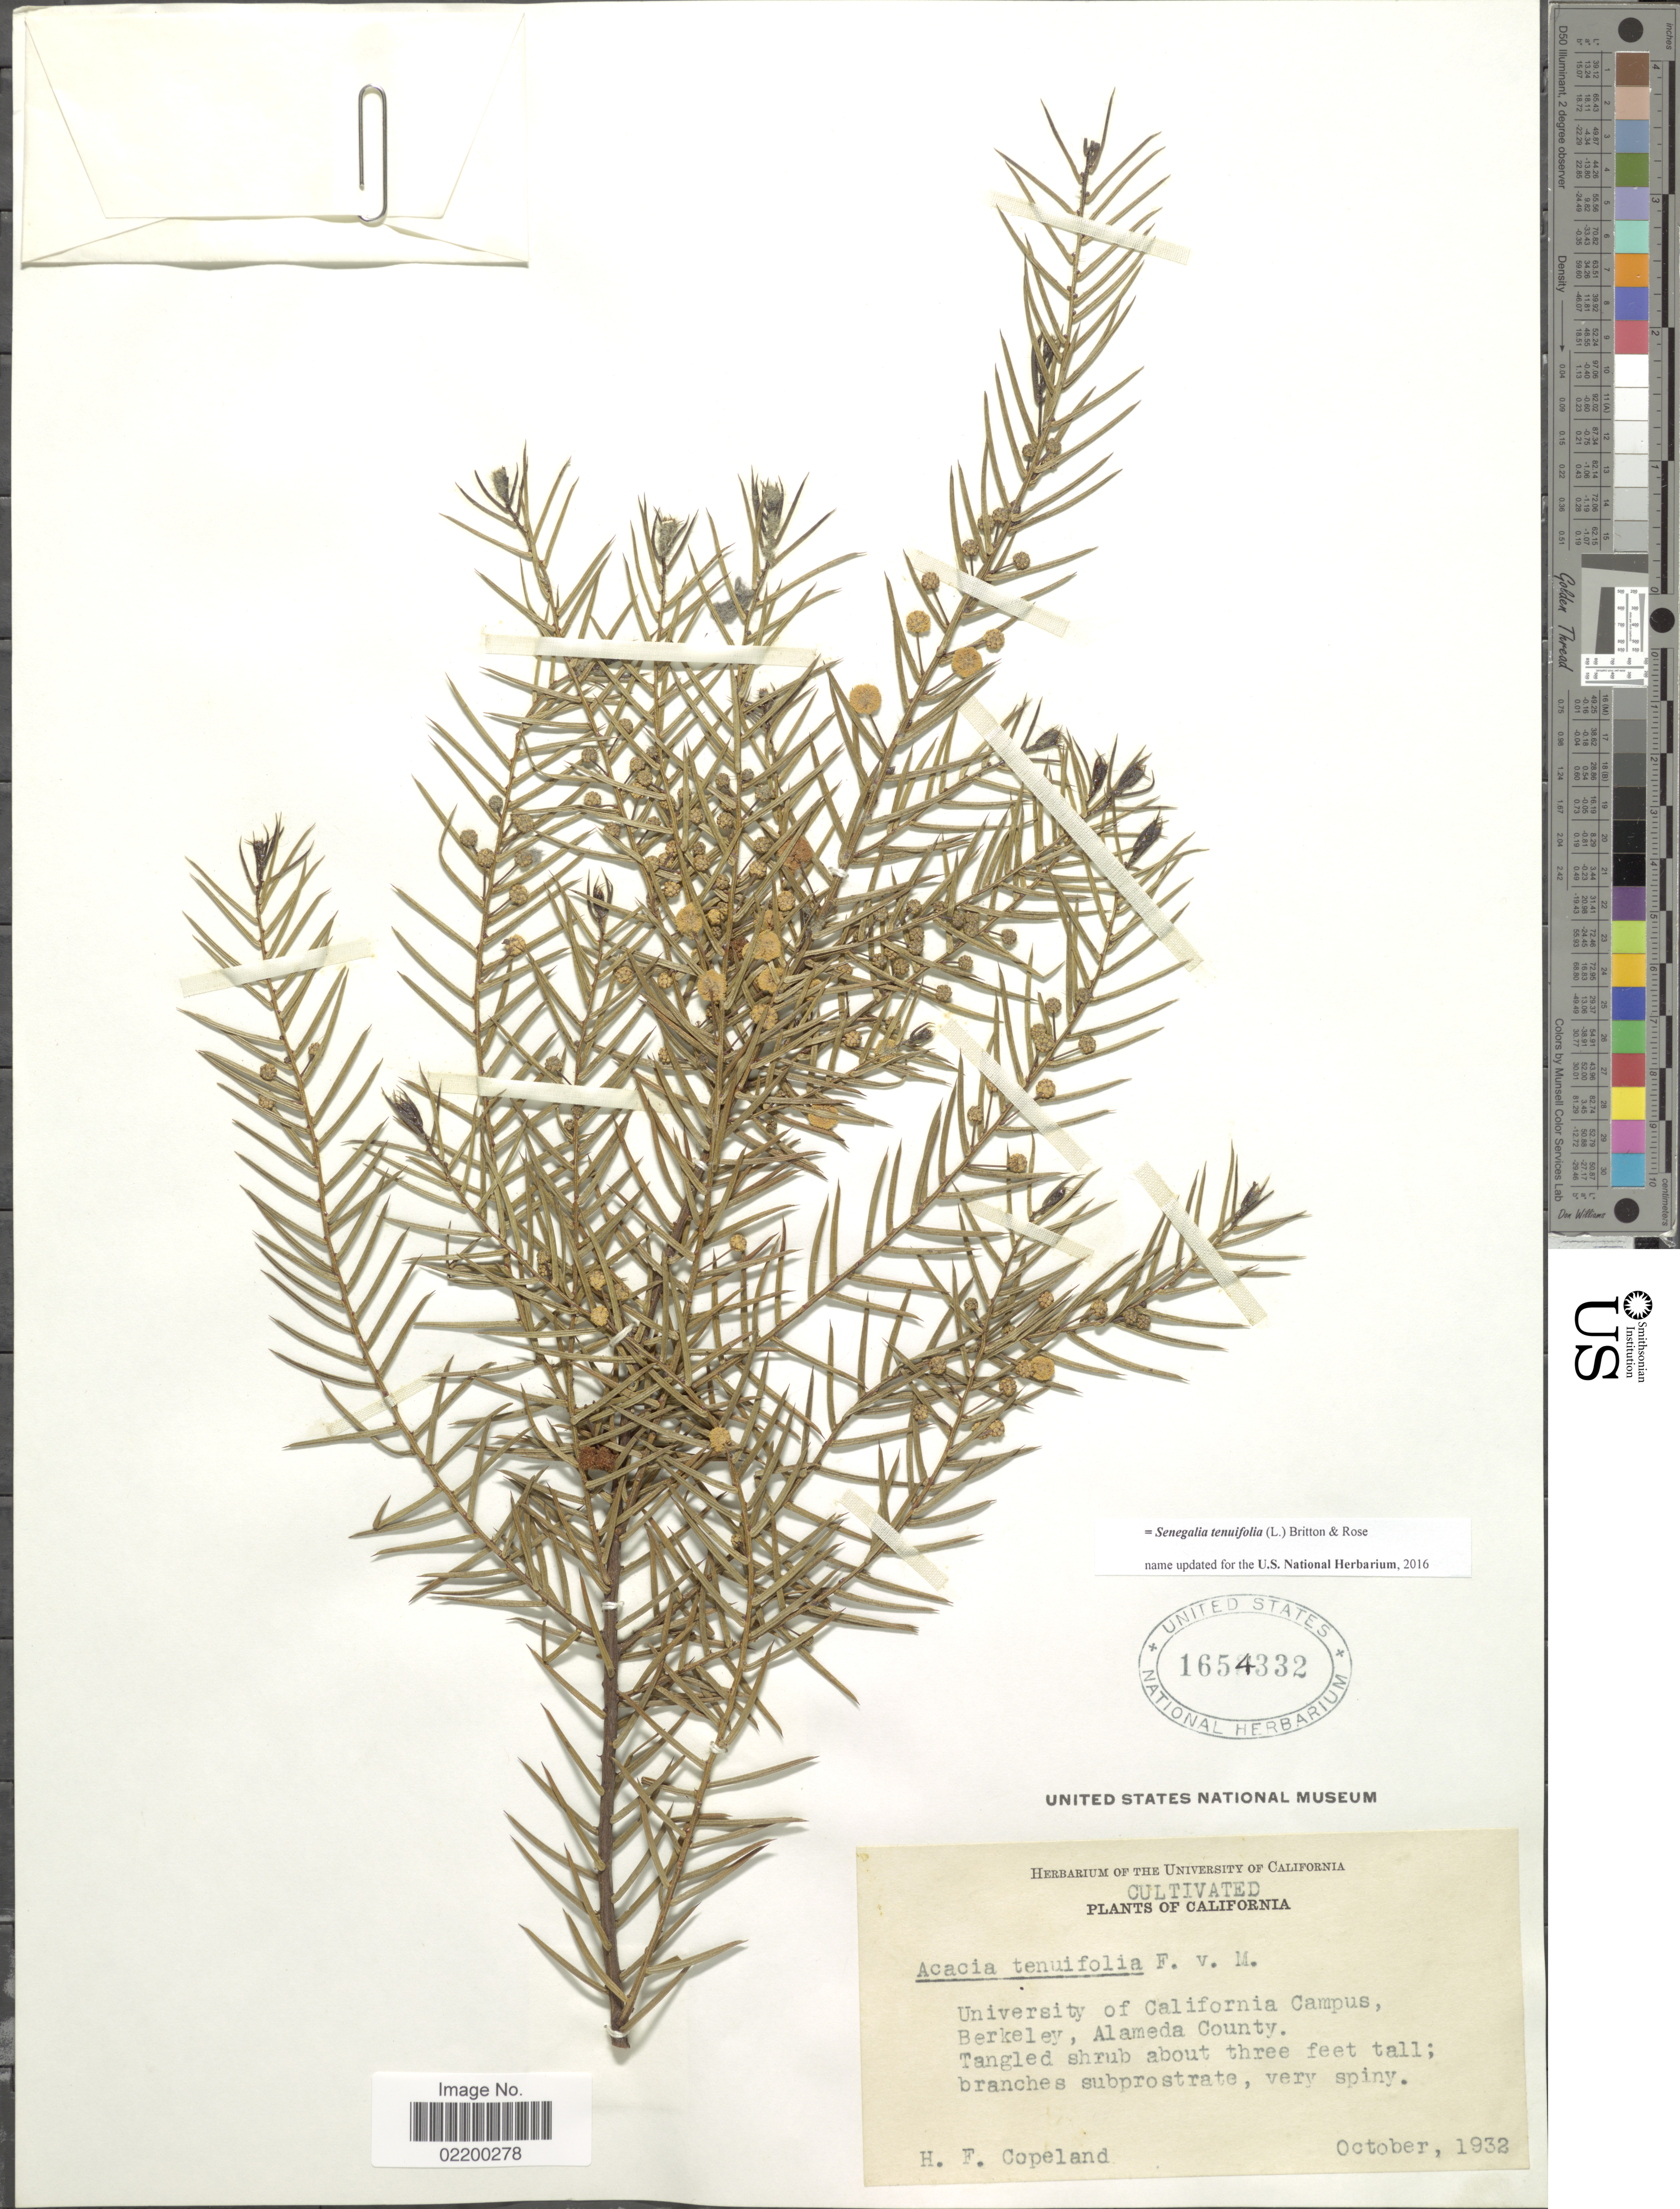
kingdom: Plantae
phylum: Tracheophyta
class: Magnoliopsida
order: Fabales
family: Fabaceae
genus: Senegalia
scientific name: Senegalia tenuifolia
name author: (L.) Britton & Rose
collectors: H. F. Copeland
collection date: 1932-10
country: United States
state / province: California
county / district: Alameda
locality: University of California Campus, Berkeley, Alameda County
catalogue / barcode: US 1654332